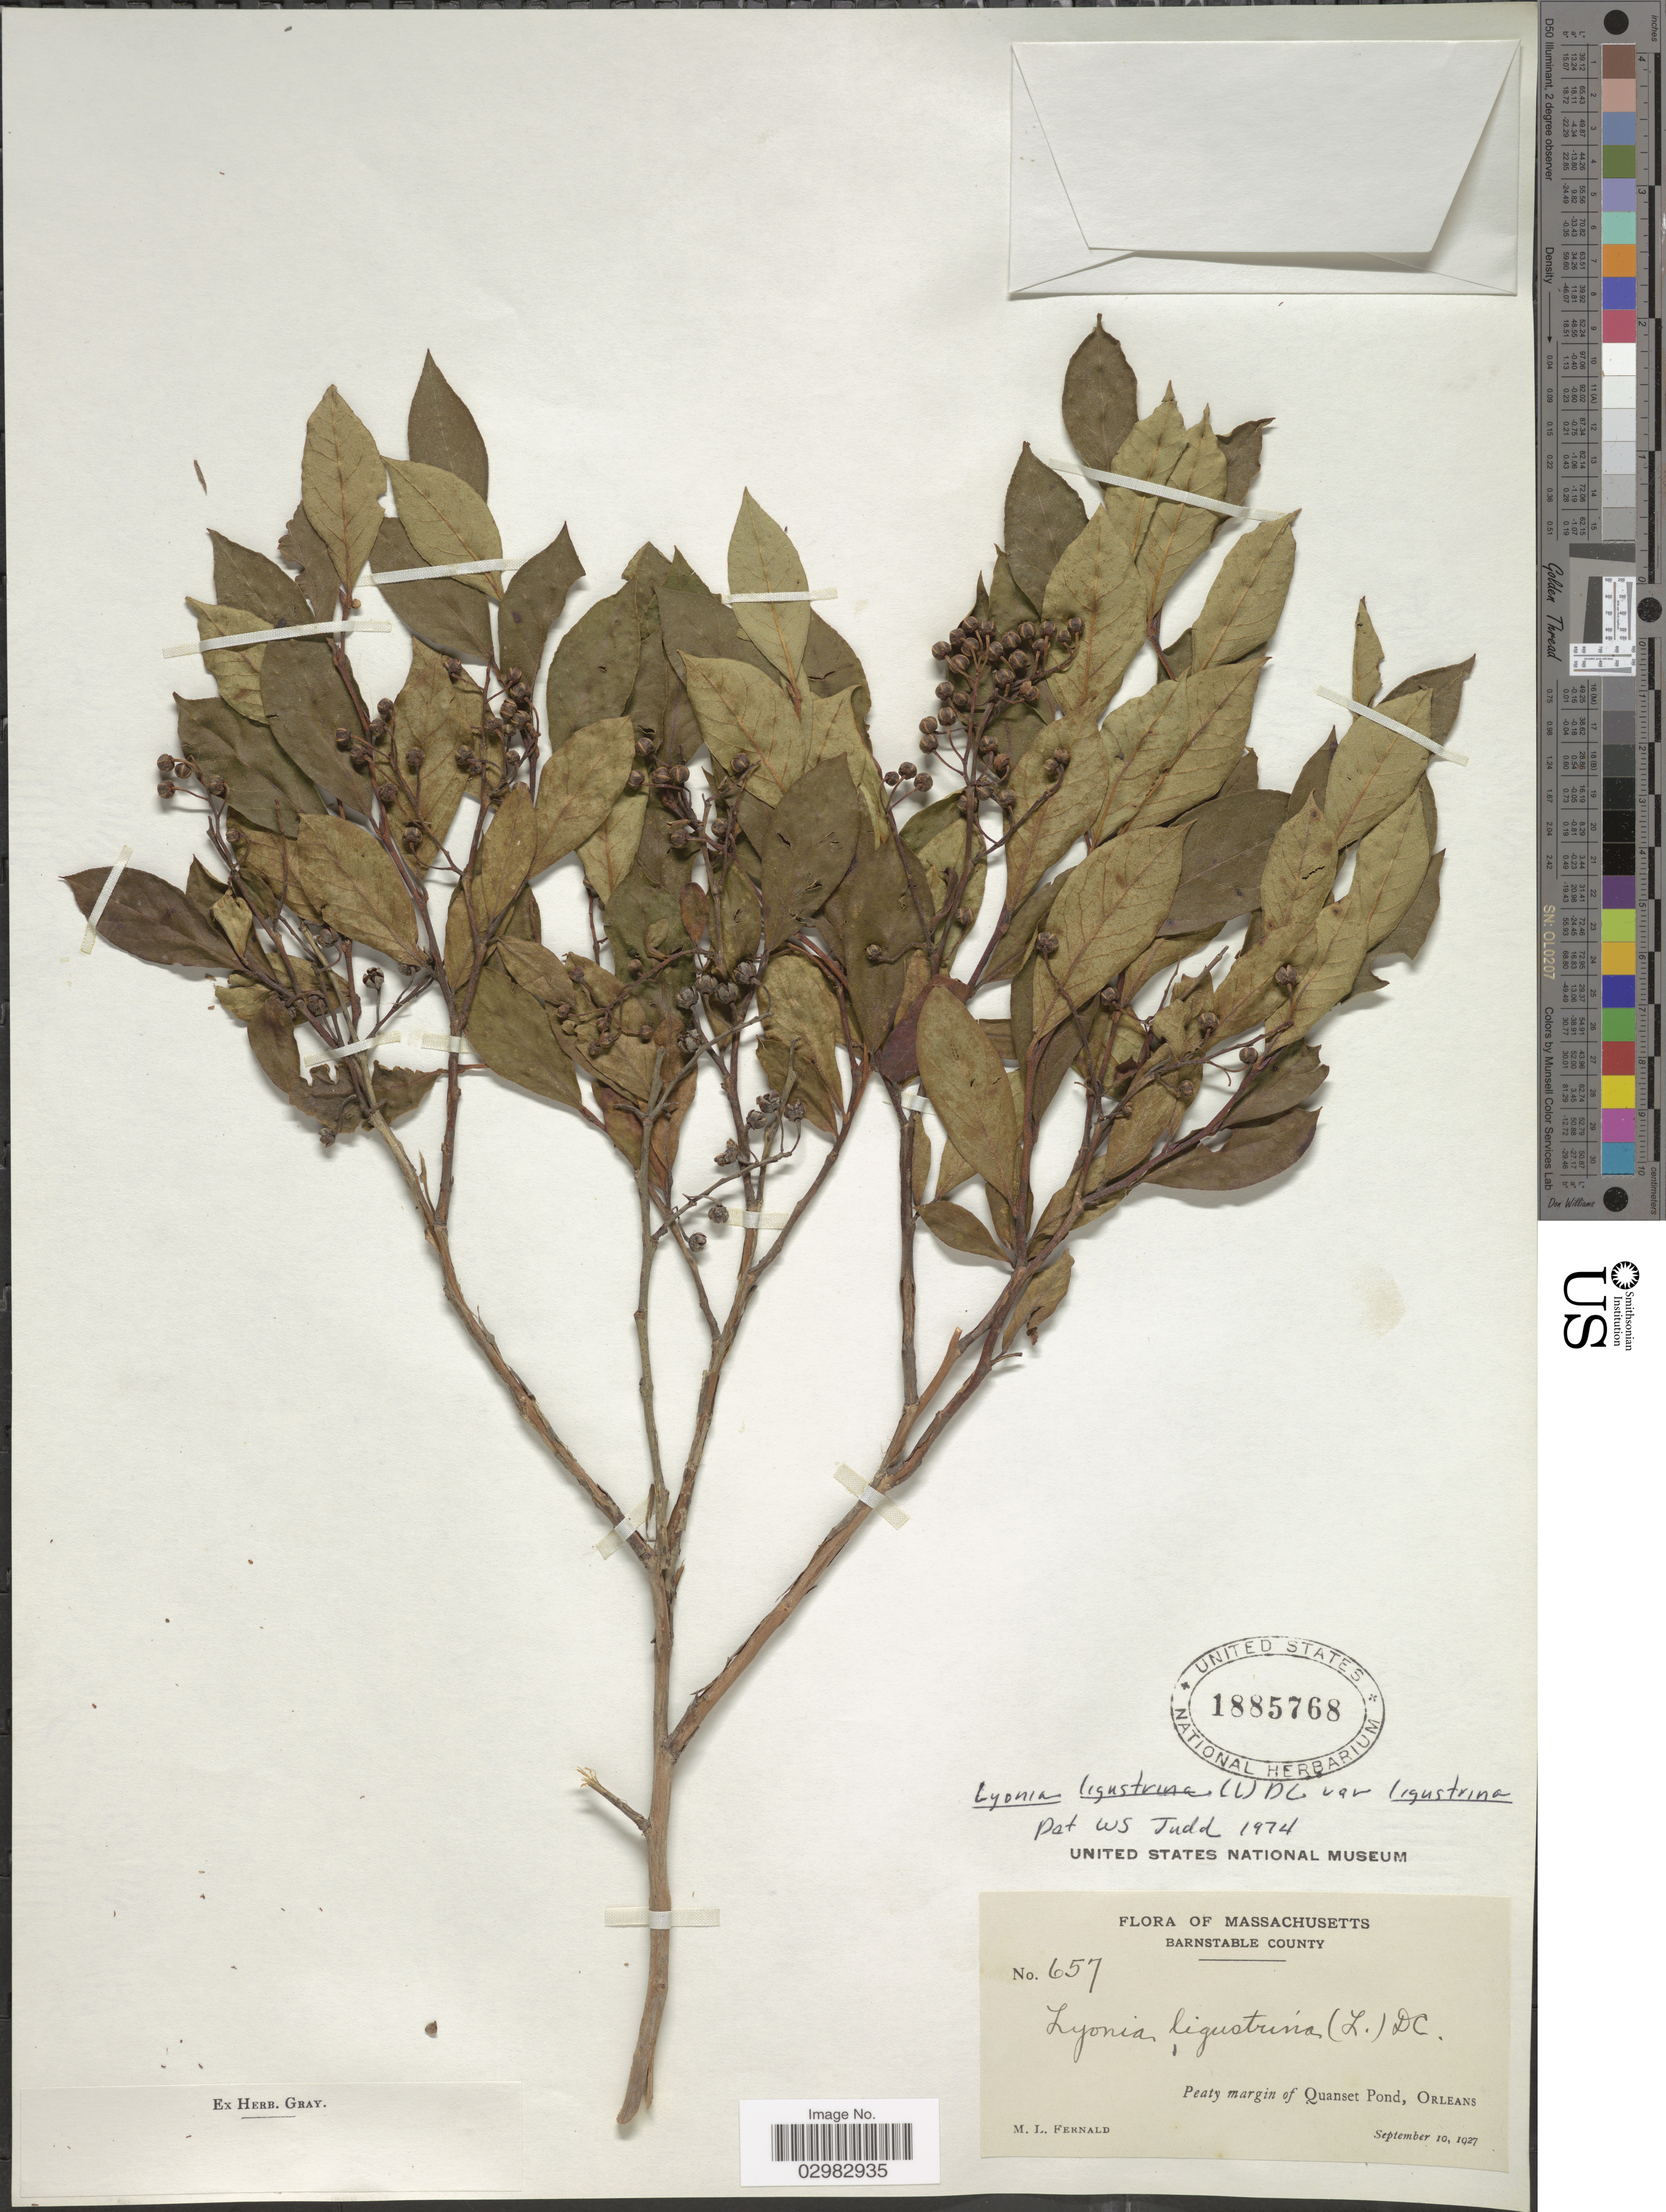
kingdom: Plantae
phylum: Tracheophyta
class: Magnoliopsida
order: Ericales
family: Ericaceae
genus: Lyonia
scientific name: Lyonia ligustrina var. ligustrina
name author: (L.) DC.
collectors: M. L. Fernald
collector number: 657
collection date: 1927-09-10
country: United States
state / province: Massachusetts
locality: Barnstable County, Peaty margin of Quanset Pond, Orleans.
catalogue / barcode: US 1885768